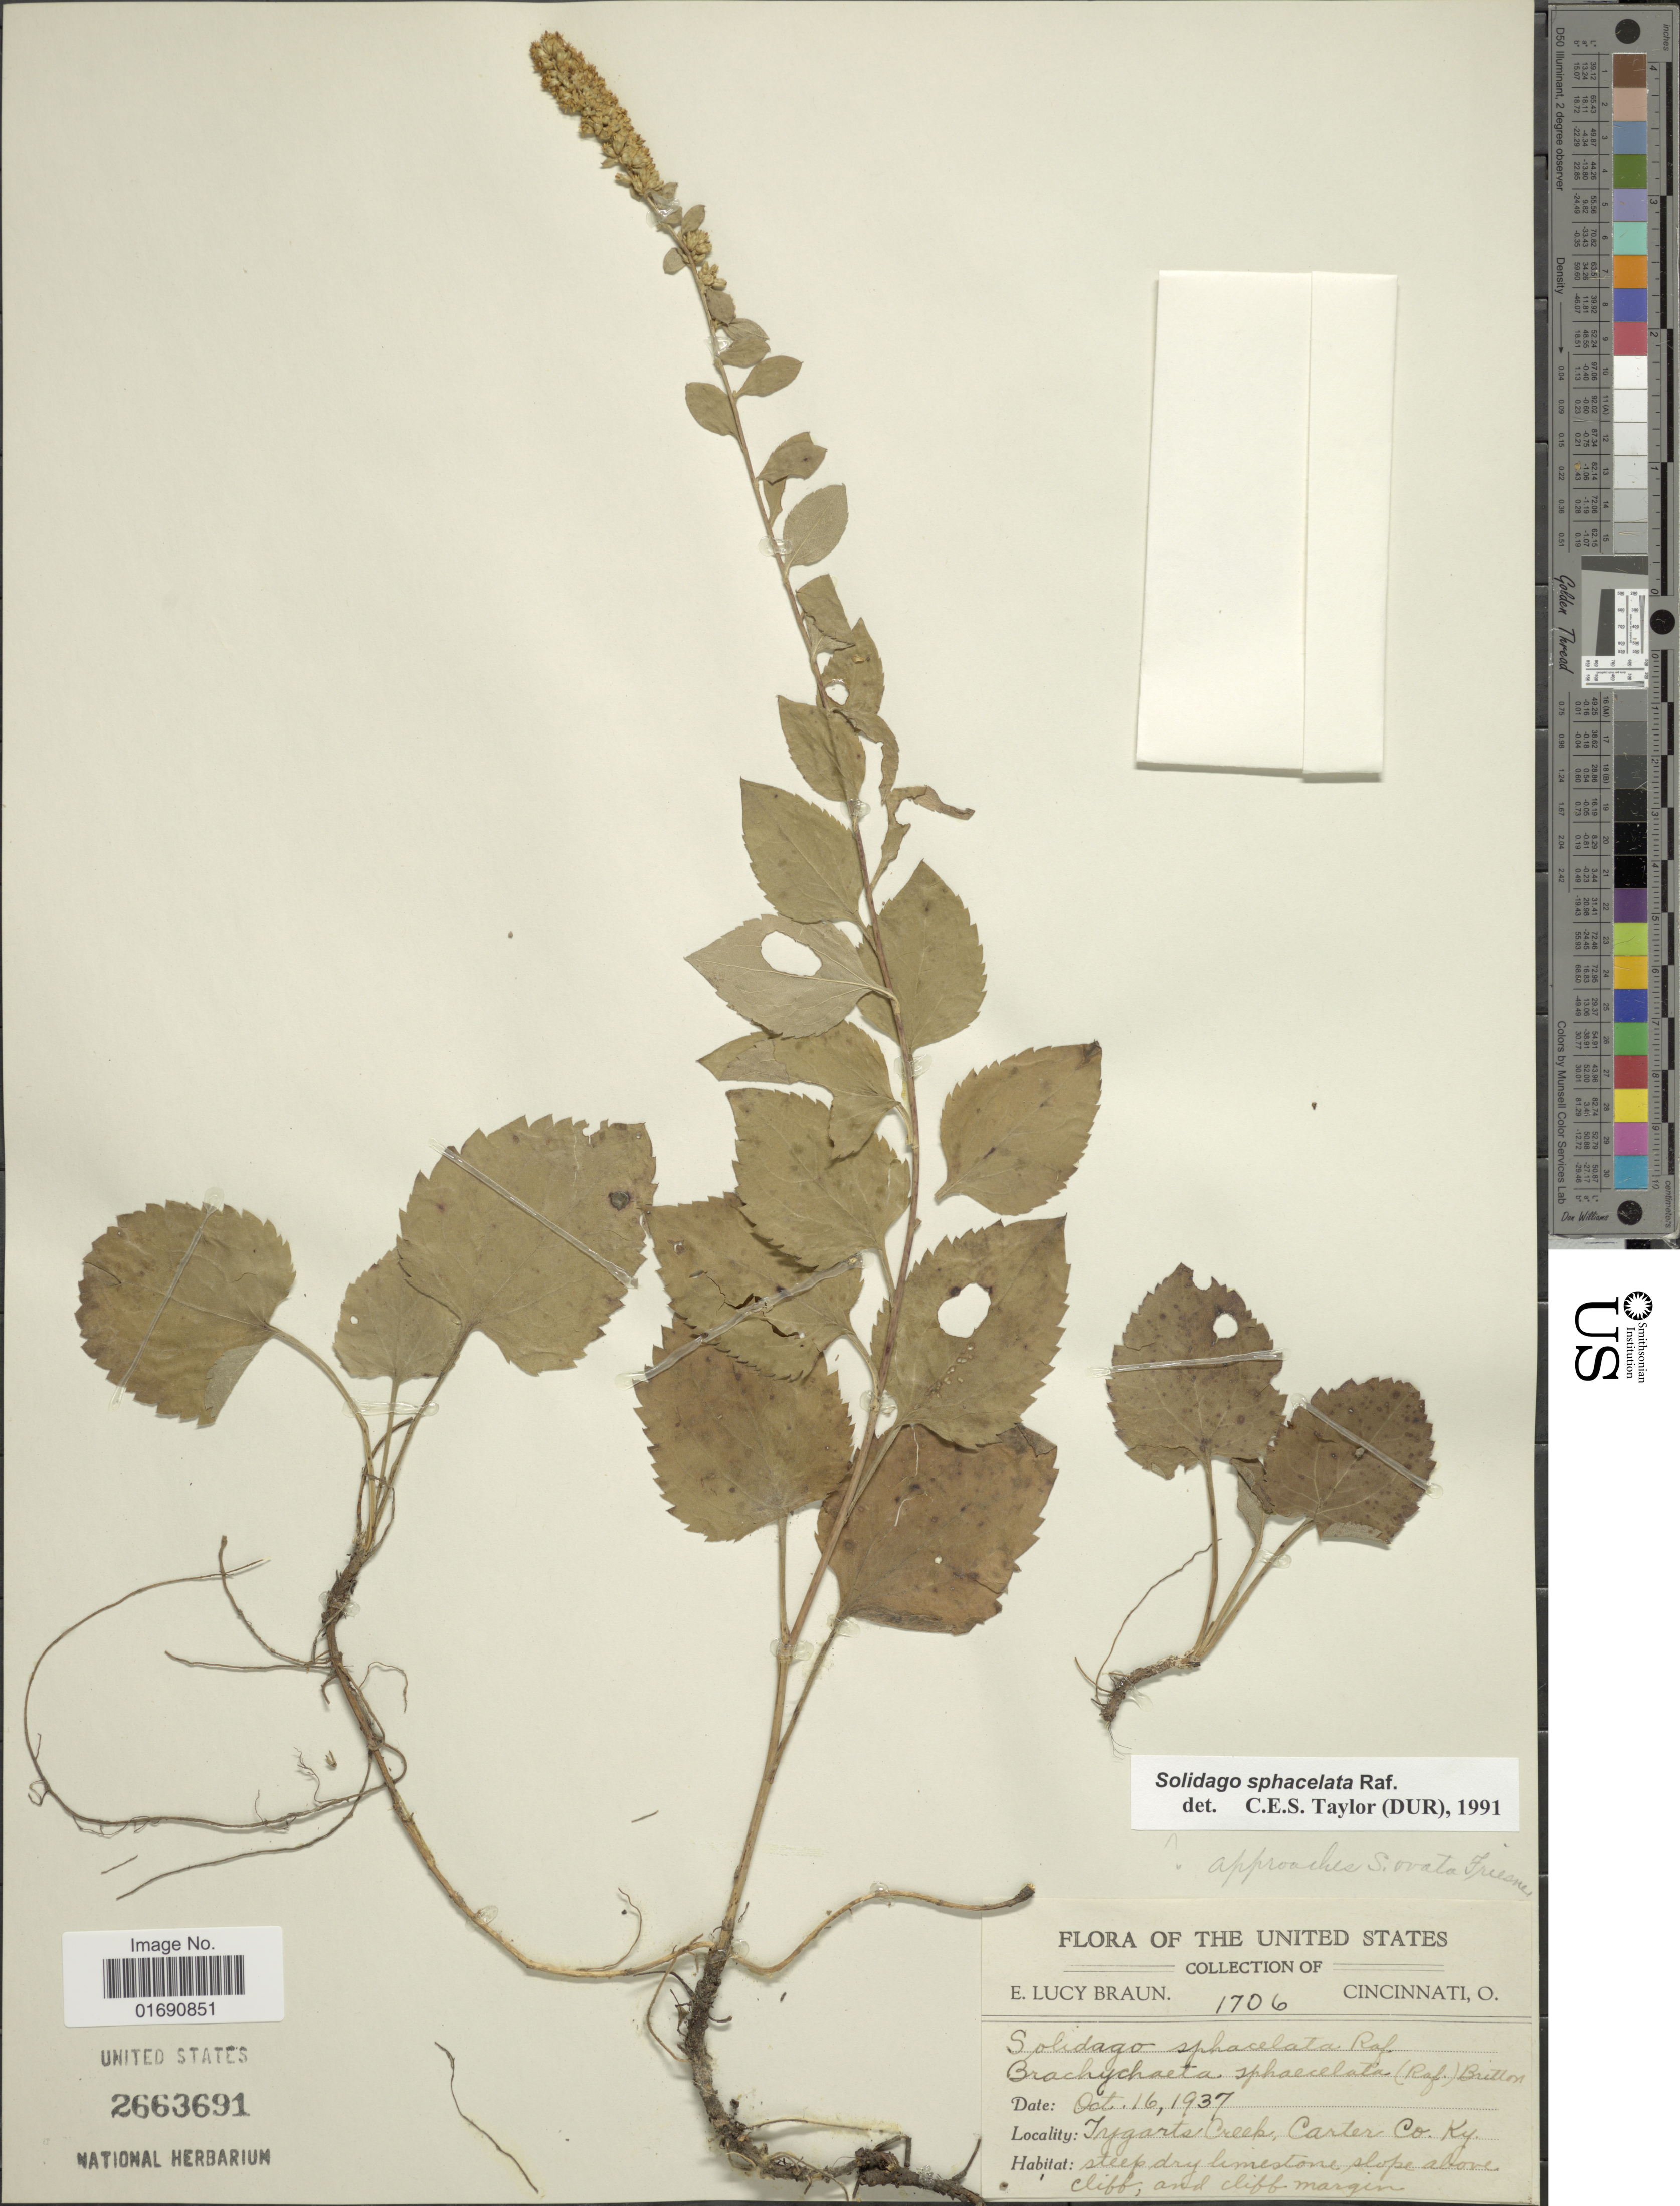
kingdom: Plantae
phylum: Tracheophyta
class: Magnoliopsida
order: Asterales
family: Asteraceae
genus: Solidago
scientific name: Solidago sphacelata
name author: Raf.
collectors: E. L. Braun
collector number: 1706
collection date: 1937-10-16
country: United States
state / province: Kentucky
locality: Jygarts Creek; Carten Co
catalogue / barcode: US 2663691